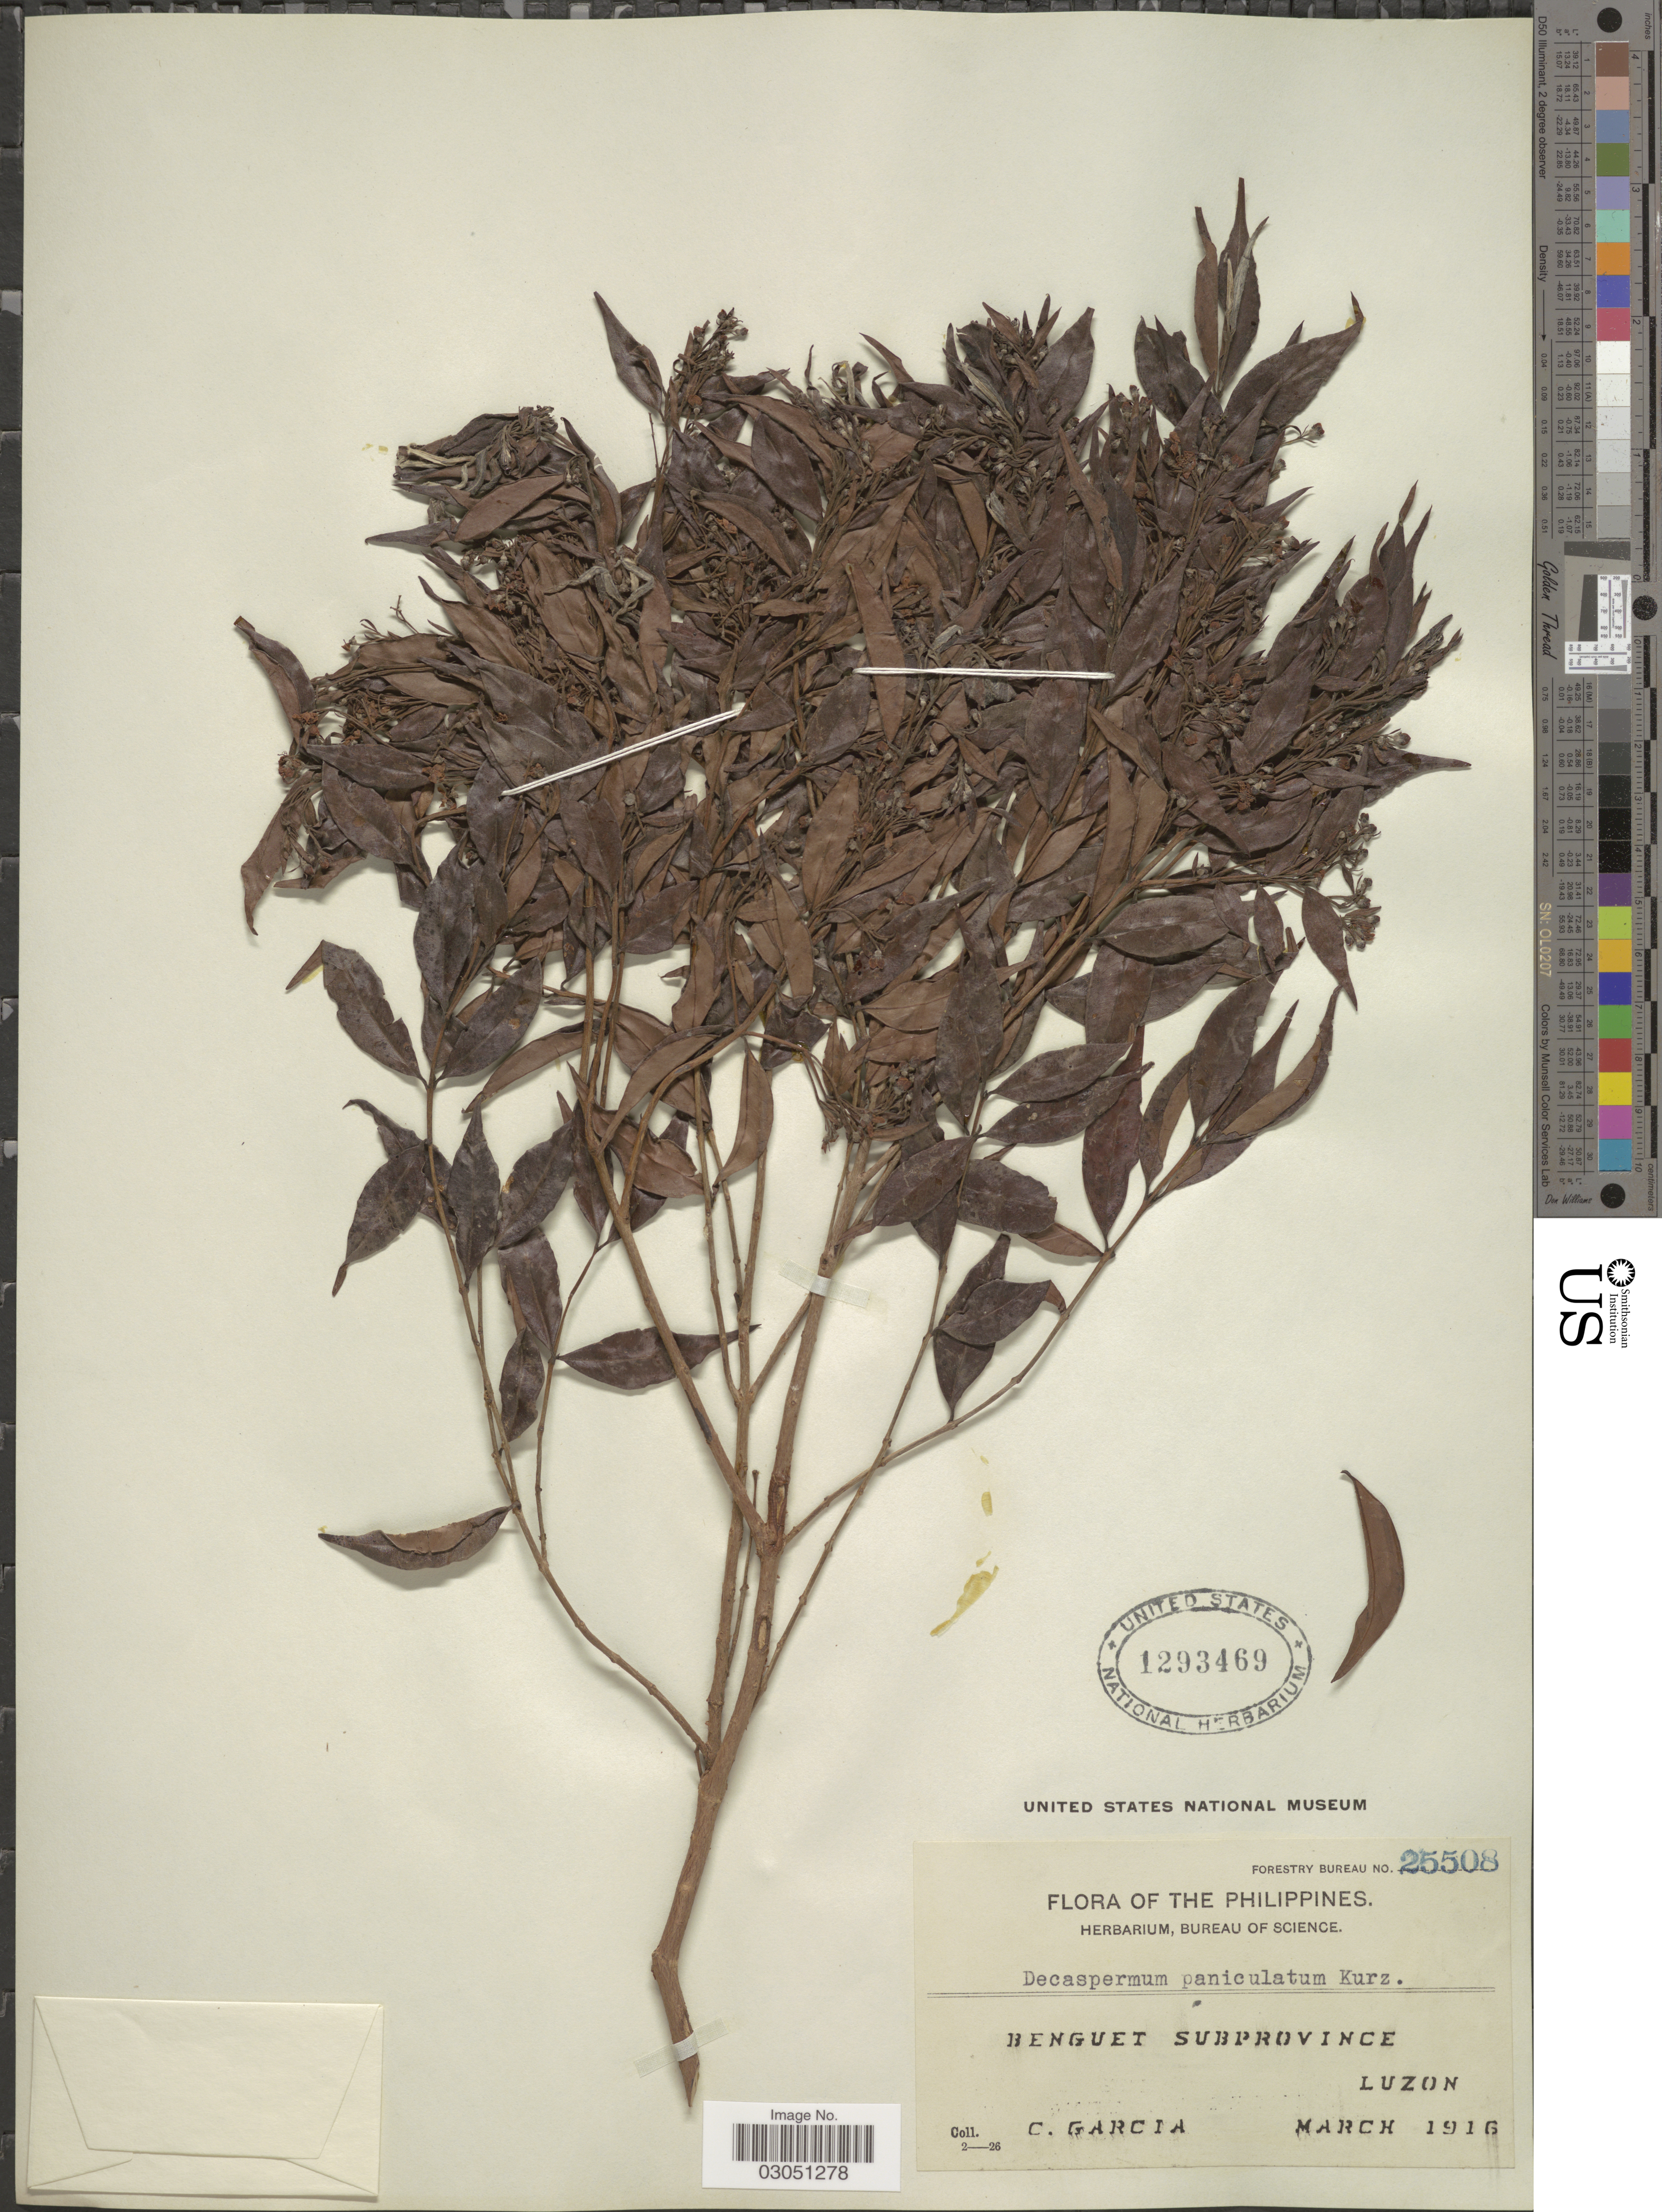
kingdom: Plantae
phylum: Tracheophyta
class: Magnoliopsida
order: Myrtales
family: Myrtaceae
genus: Decaspermum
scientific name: Decaspermum fruticosum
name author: J.R. Forst. & G. Forst.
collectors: C. Garcia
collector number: Forestry Bureau 25508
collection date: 1916-03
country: Philippines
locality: Benguet Subprovince, Luzon.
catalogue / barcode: US 1293469